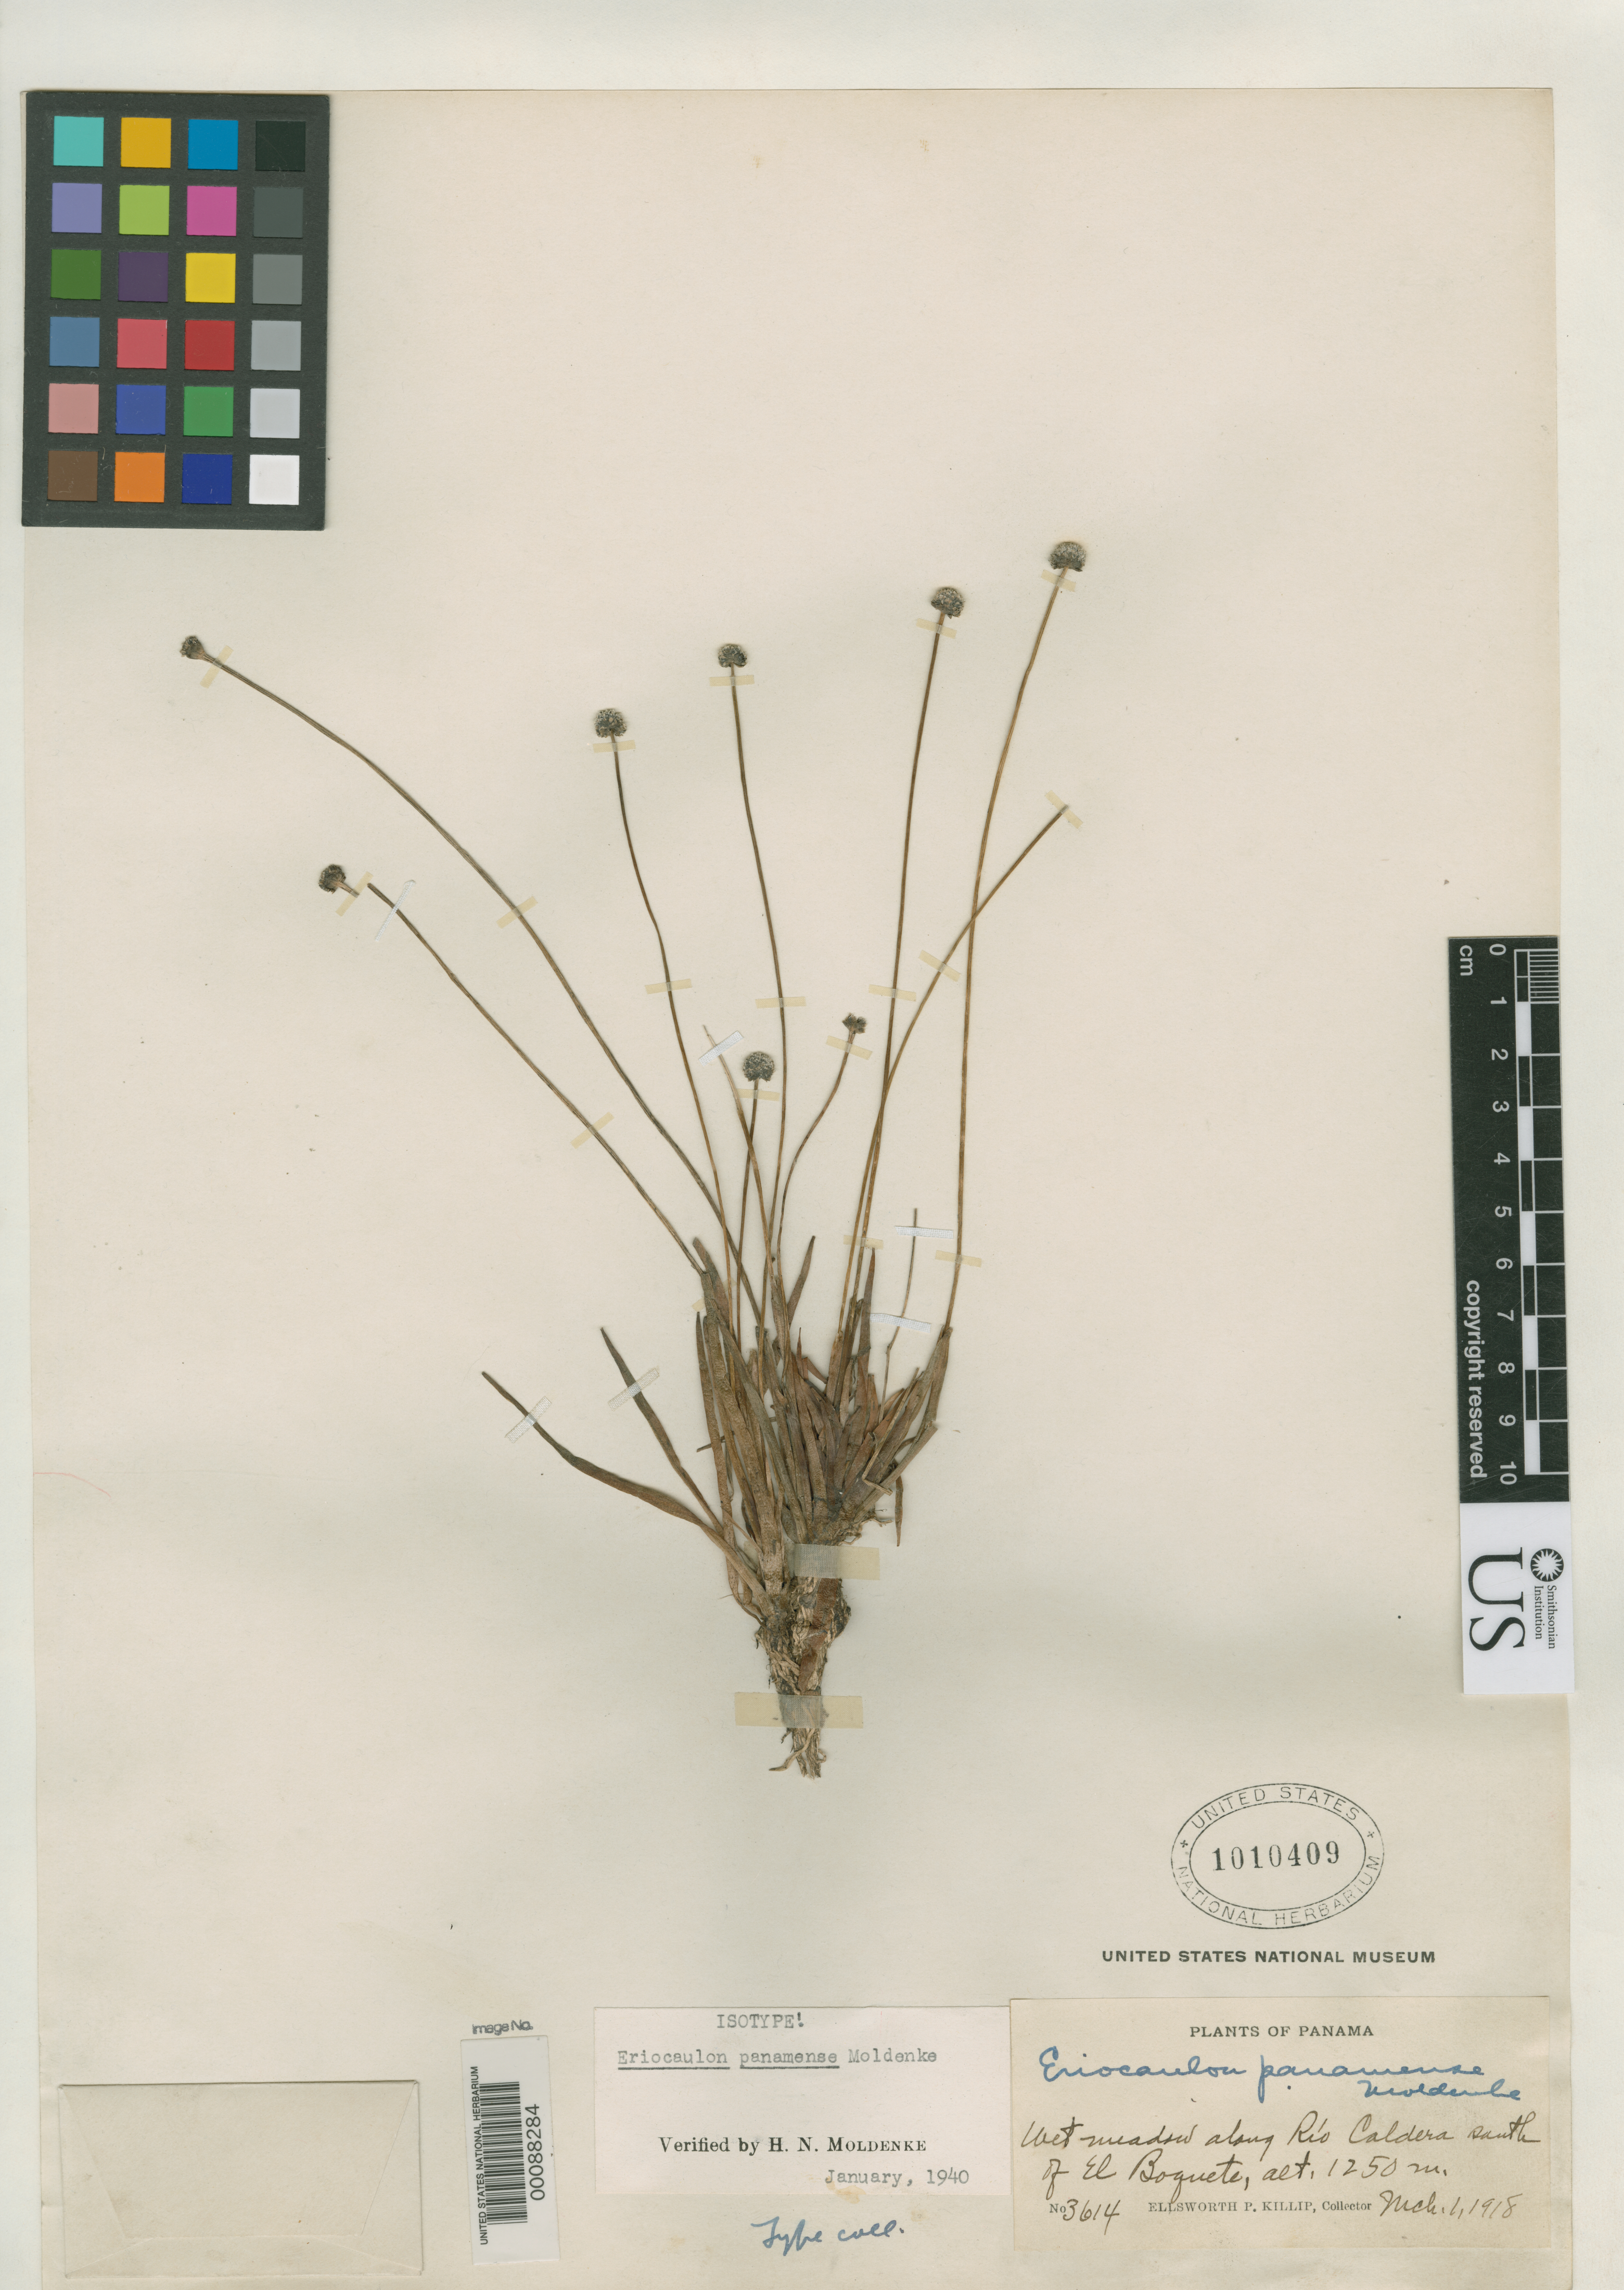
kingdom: Plantae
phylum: Tracheophyta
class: Liliopsida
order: Poales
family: Eriocaulaceae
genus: Eriocaulon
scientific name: Eriocaulon panamense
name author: Moldenke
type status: Isotype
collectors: E. P. Killip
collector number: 3614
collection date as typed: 01 Mar 1918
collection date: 1918-03-01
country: Panama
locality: Rio Caldera, south of El Boquete.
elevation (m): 1250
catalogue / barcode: US 1010409